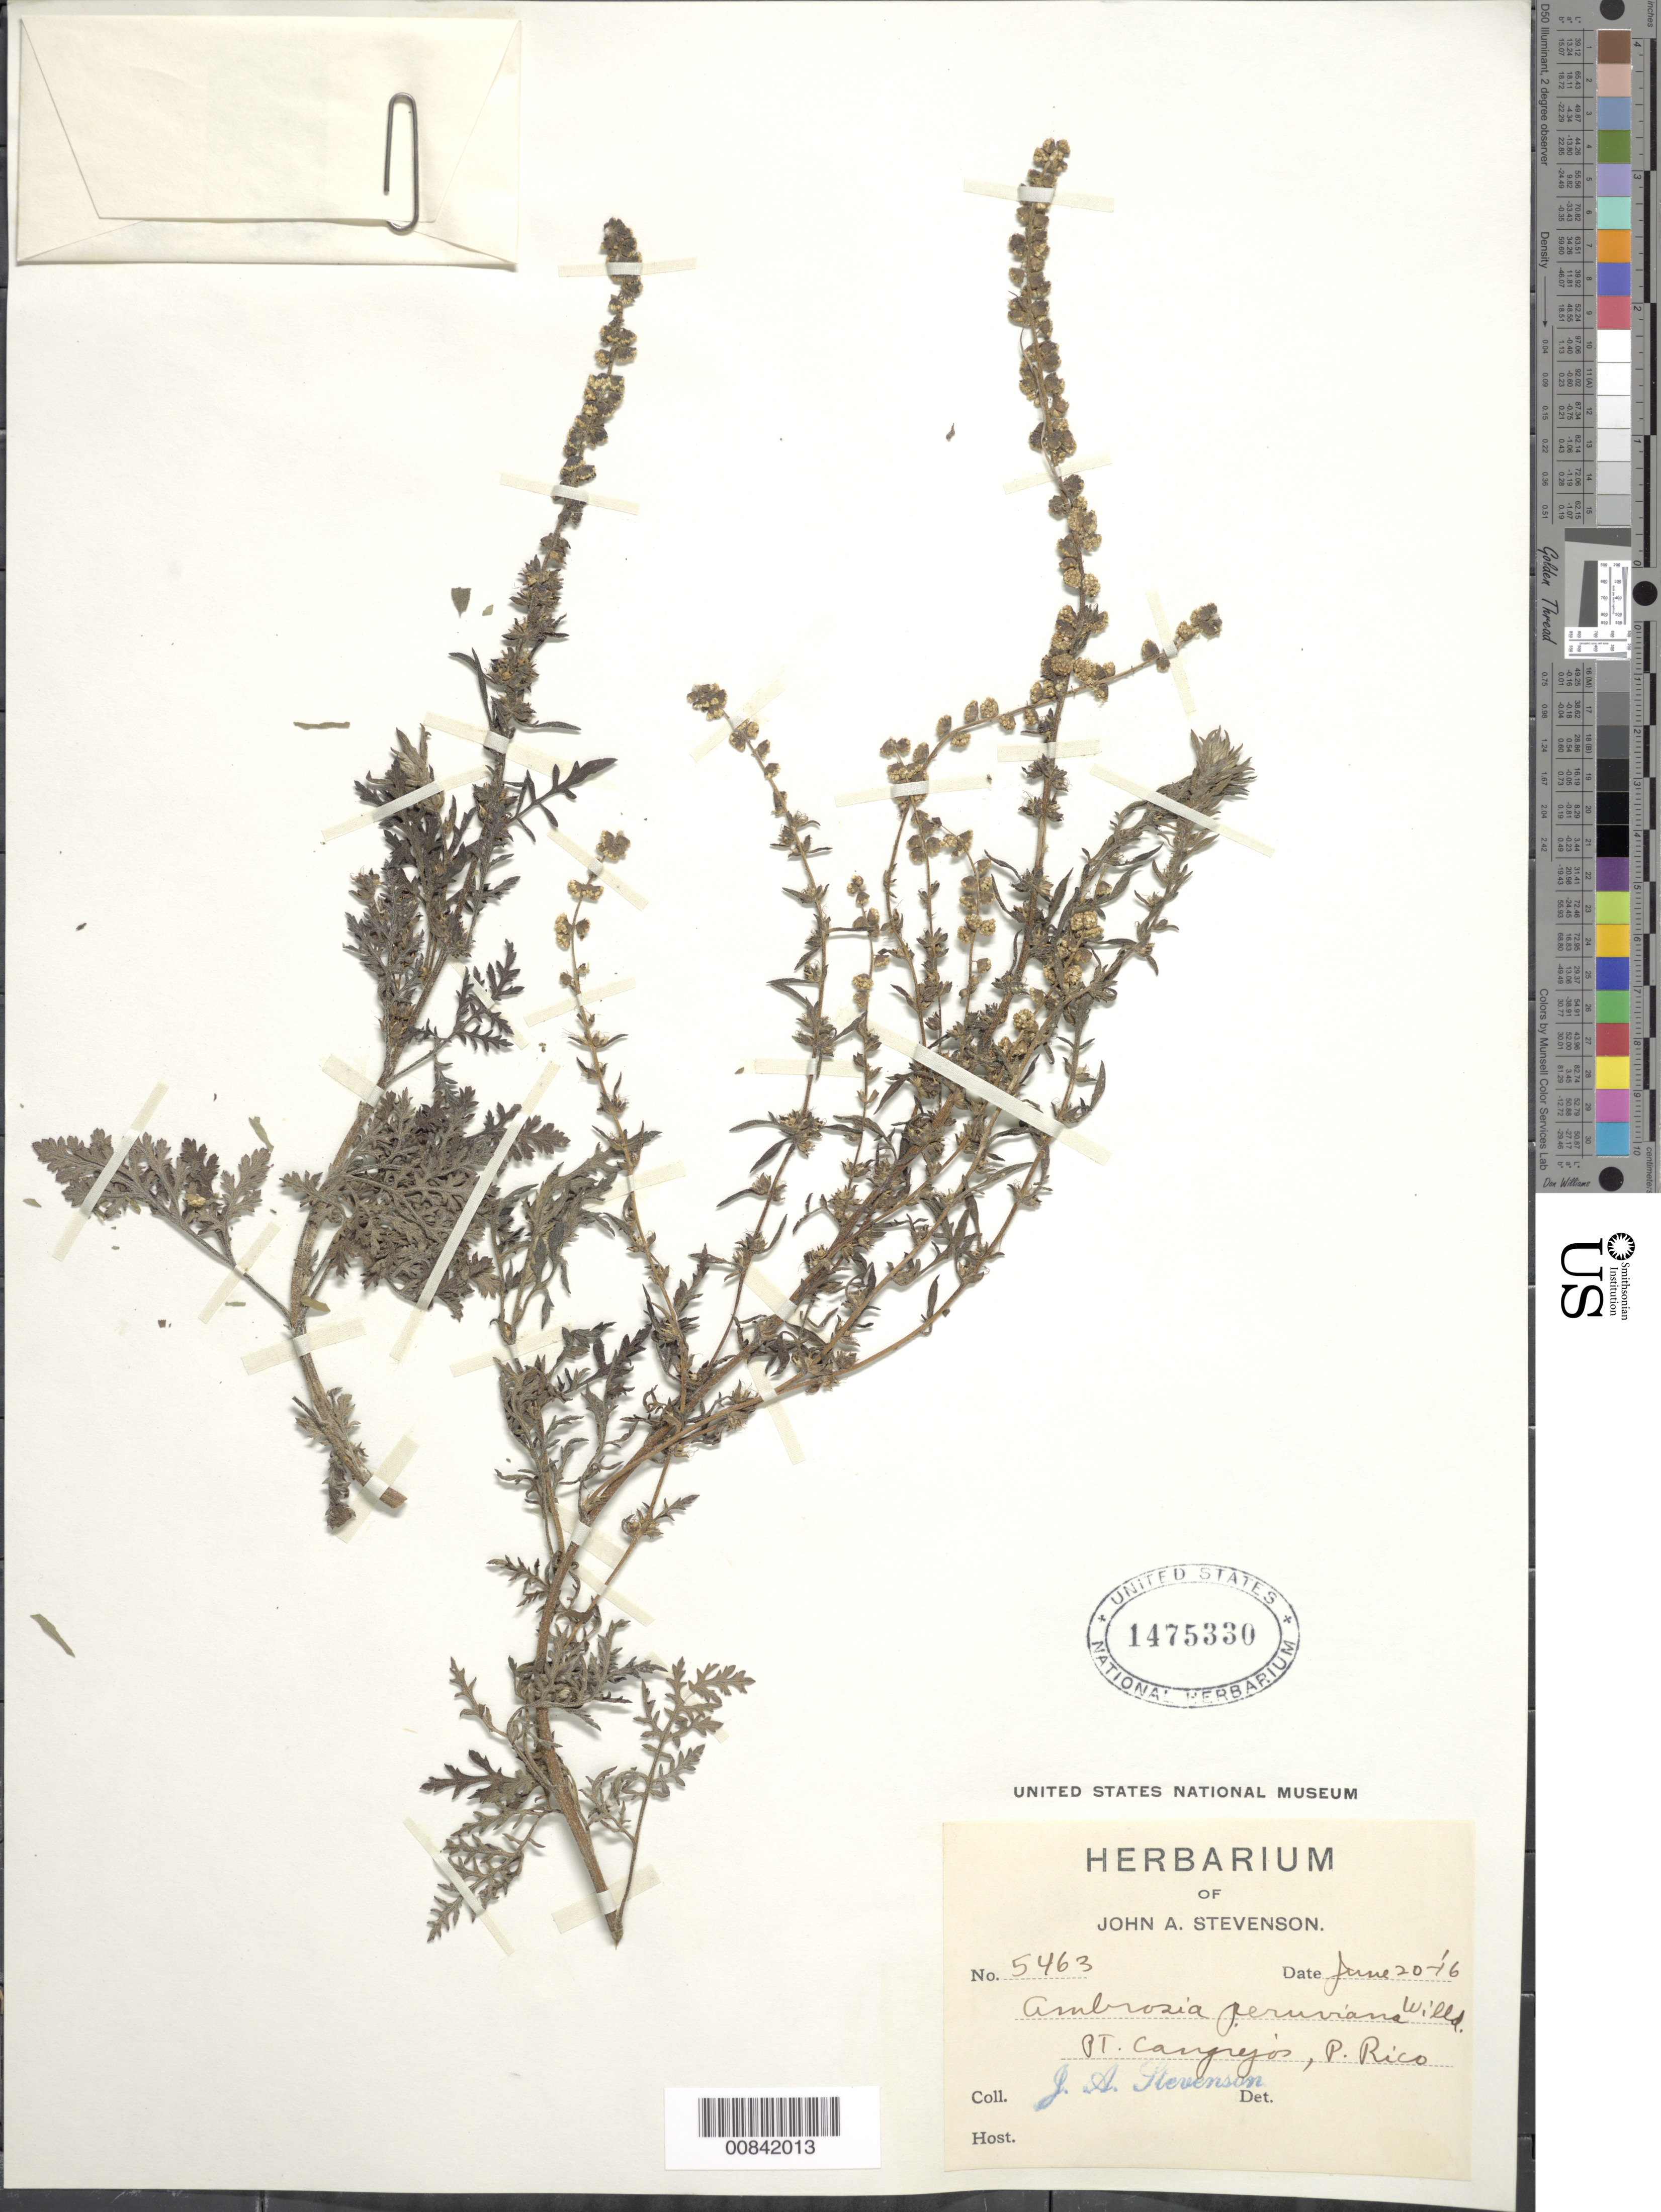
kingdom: Plantae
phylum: Tracheophyta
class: Magnoliopsida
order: Asterales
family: Asteraceae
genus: Ambrosia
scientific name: Ambrosia peruviana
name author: Willd.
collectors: J. Stevenson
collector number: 5463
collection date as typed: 20 Jun 1916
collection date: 1916-06-20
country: Puerto Rico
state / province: Carolina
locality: Pt. "Cangrejos"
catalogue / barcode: US 1475330